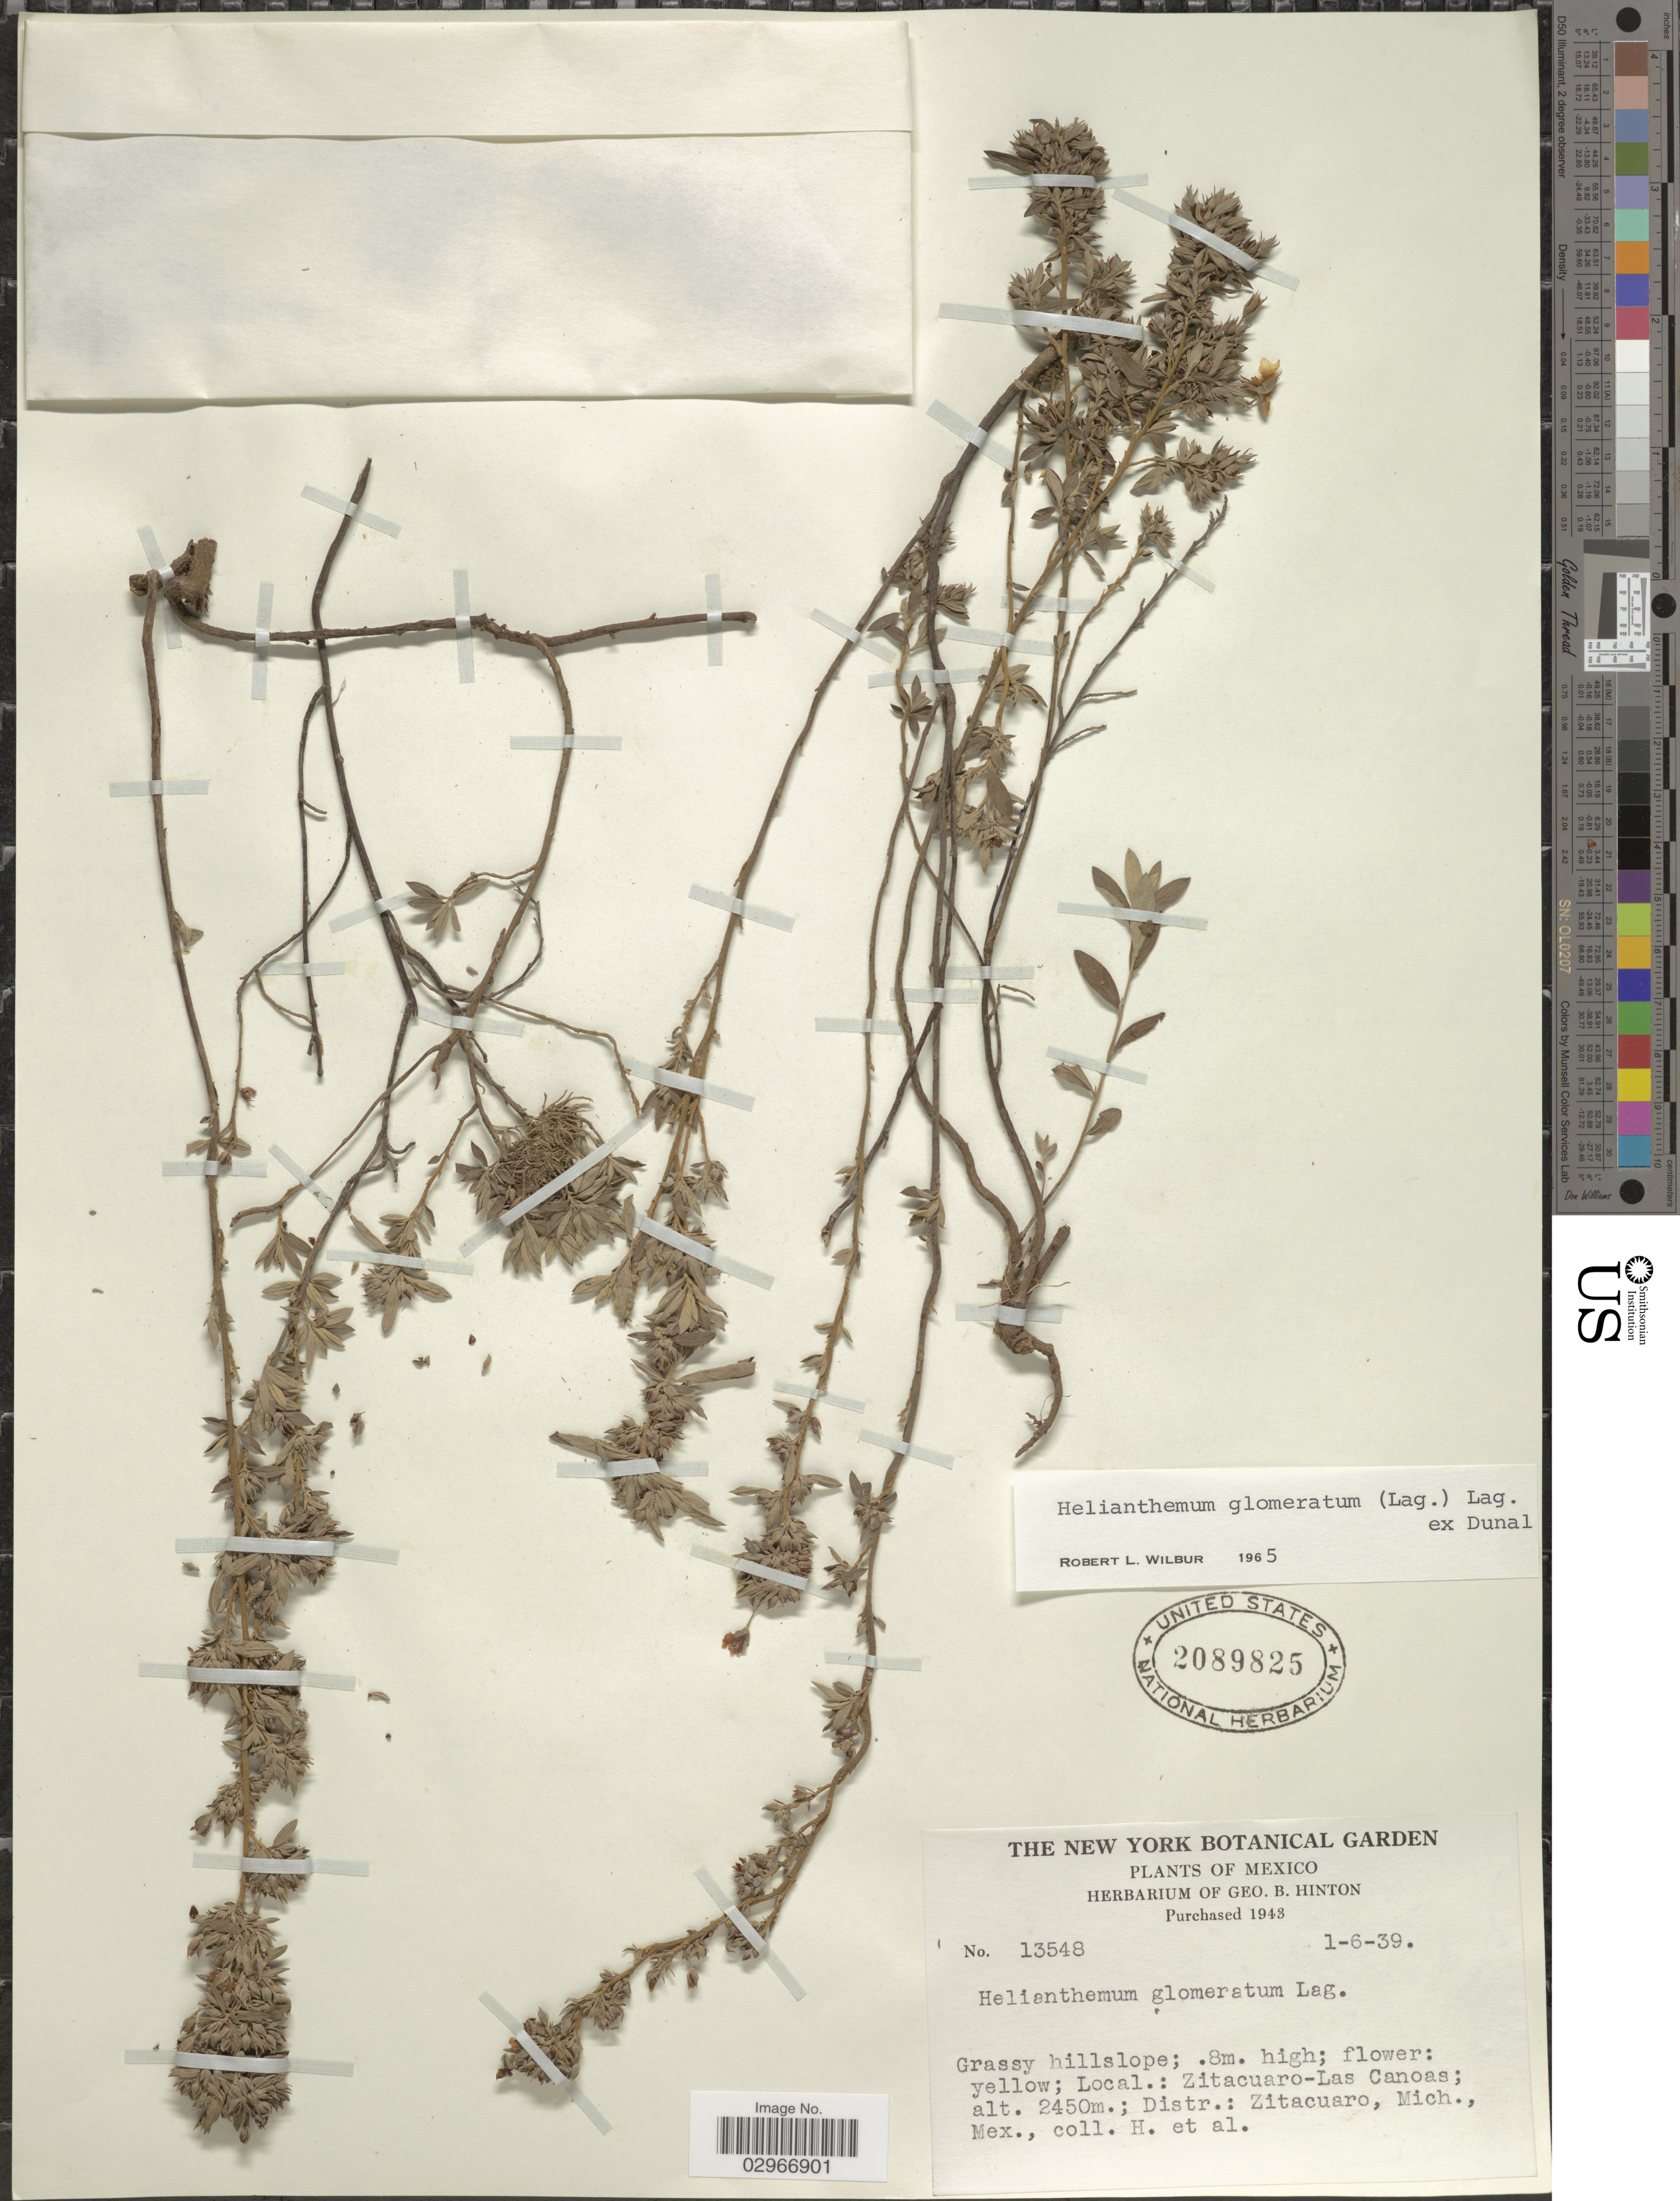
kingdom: Plantae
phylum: Tracheophyta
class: Magnoliopsida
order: Malvales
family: Cistaceae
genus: Helianthemum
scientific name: Helianthemum glomeratum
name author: (Lag.) Lag. ex Dunal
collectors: G. B. Hinton & et al.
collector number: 13548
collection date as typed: Transcribed d/m/y: 1/6/39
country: Mexico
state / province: Michoacán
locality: Zitacuaro - Las Canoas. Distr.: Zitacuaro.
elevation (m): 2450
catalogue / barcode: US 2089825